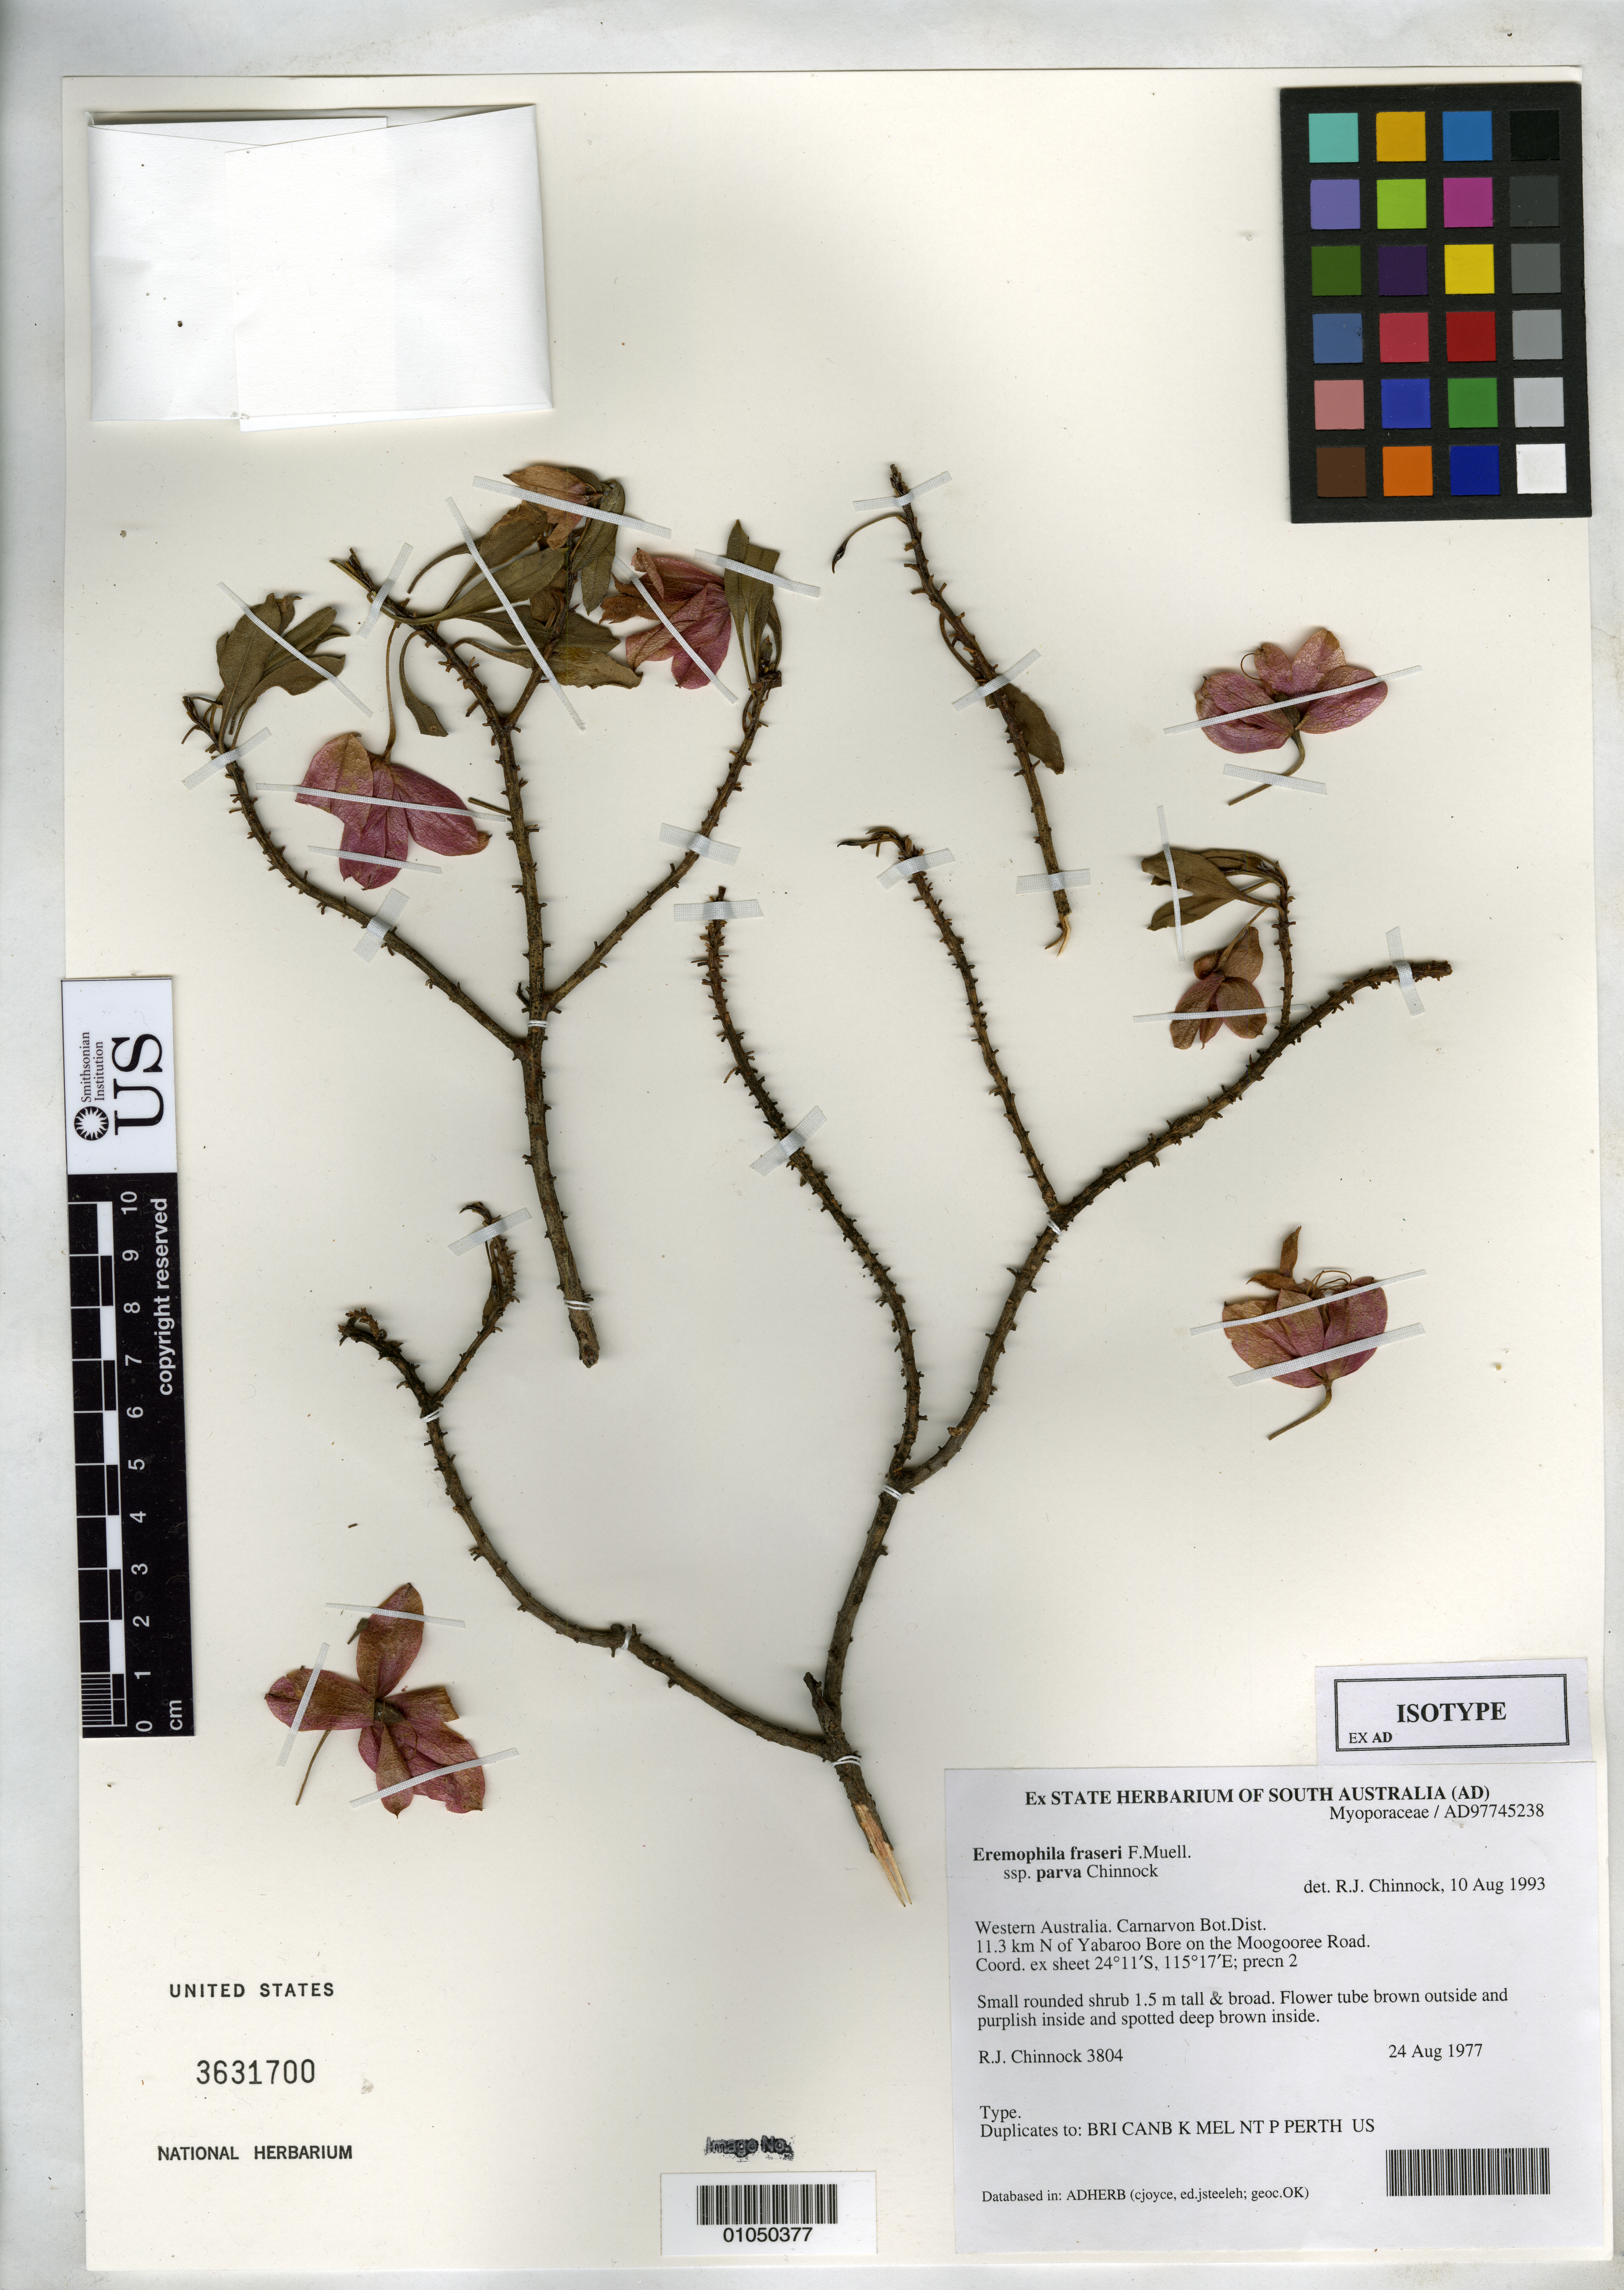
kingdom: Plantae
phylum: Tracheophyta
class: Magnoliopsida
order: Lamiales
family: Scrophulariaceae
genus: Eremophila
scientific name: Eremophila fraseri subsp. parva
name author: Chinnock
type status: Isotype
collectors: R. J. Chinnock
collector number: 3804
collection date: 1977-08-24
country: Australia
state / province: Western Australia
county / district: Carnarvon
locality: Western Australia. Carnarvon Bot. Dist. 11.3 km N of Yabaroo Bore on the Moogooree Road.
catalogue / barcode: US 3631700